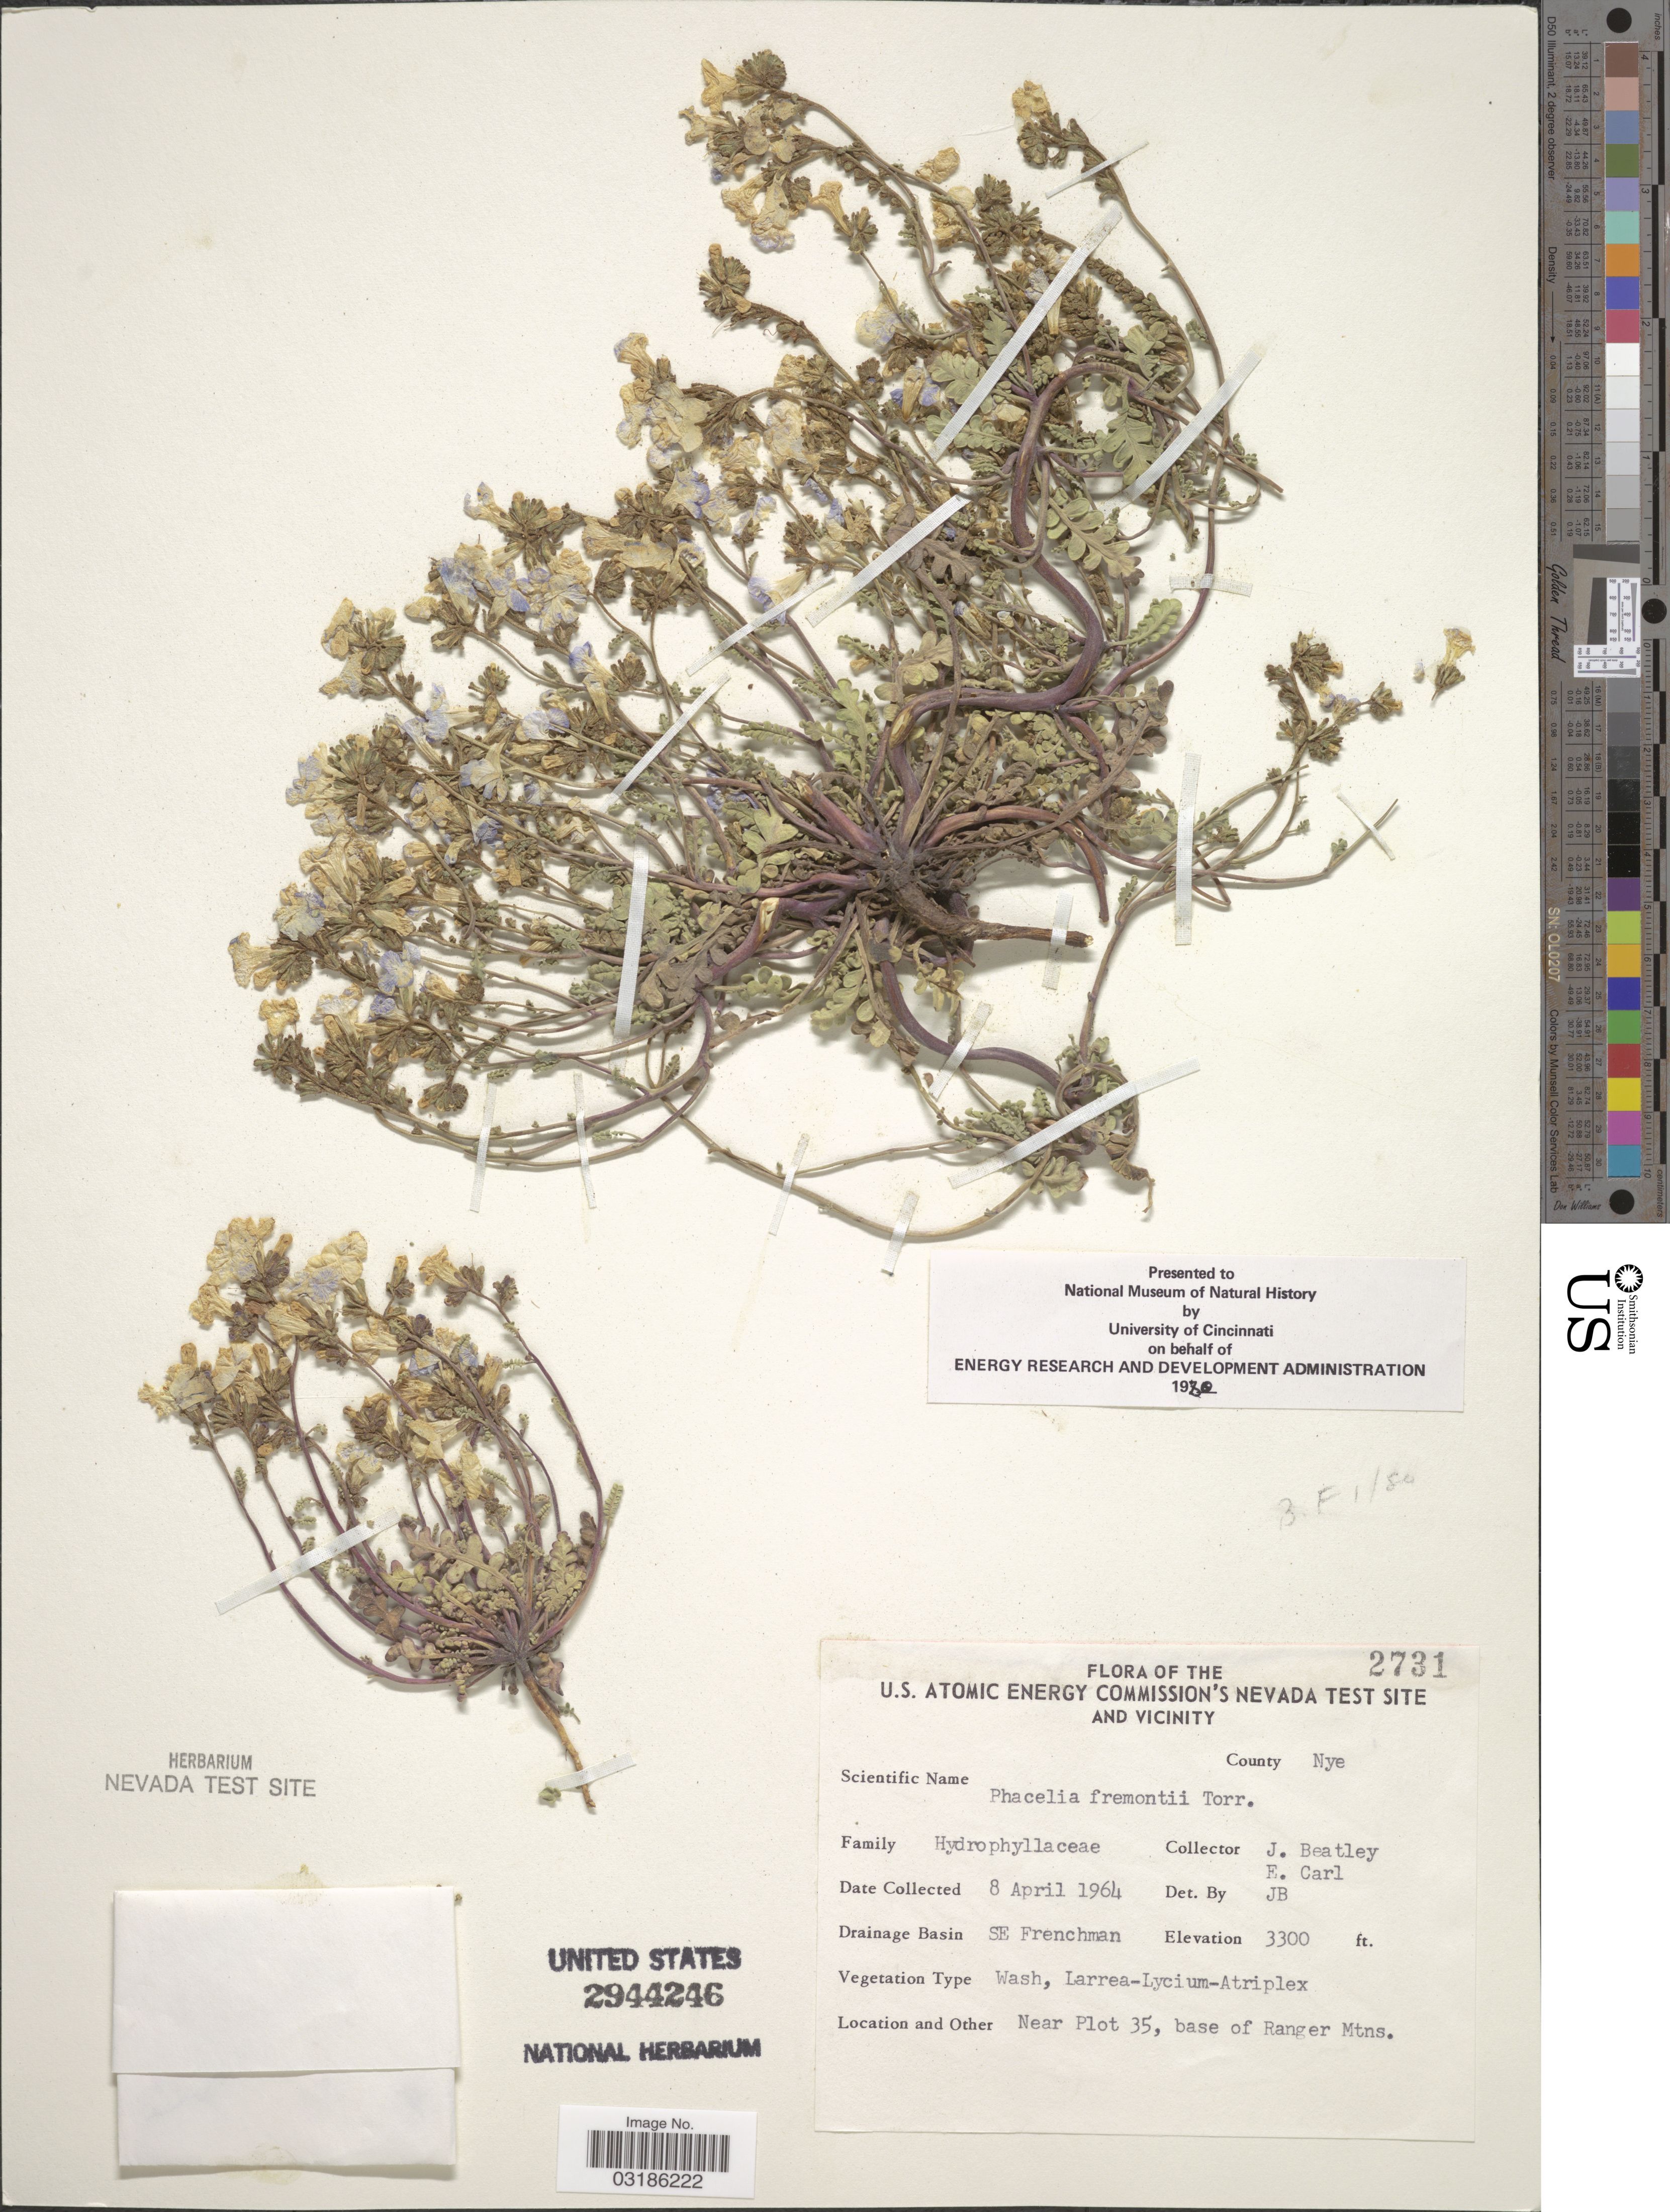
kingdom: Plantae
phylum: Tracheophyta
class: Magnoliopsida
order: Boraginales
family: Hydrophyllaceae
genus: Phacelia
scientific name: Phacelia fremontii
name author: Torr.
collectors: J. C. Beatley & E. Carl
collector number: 2731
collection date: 1964-04-08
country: United States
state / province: Nevada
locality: U.S. Atomic Energy Commission's Nevada Test Site and vicinity. County Nye. Drainage Basin SE. Frenchman. Near Plot 35, base of Ranger Mtns.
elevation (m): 1006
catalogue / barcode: US 2944246